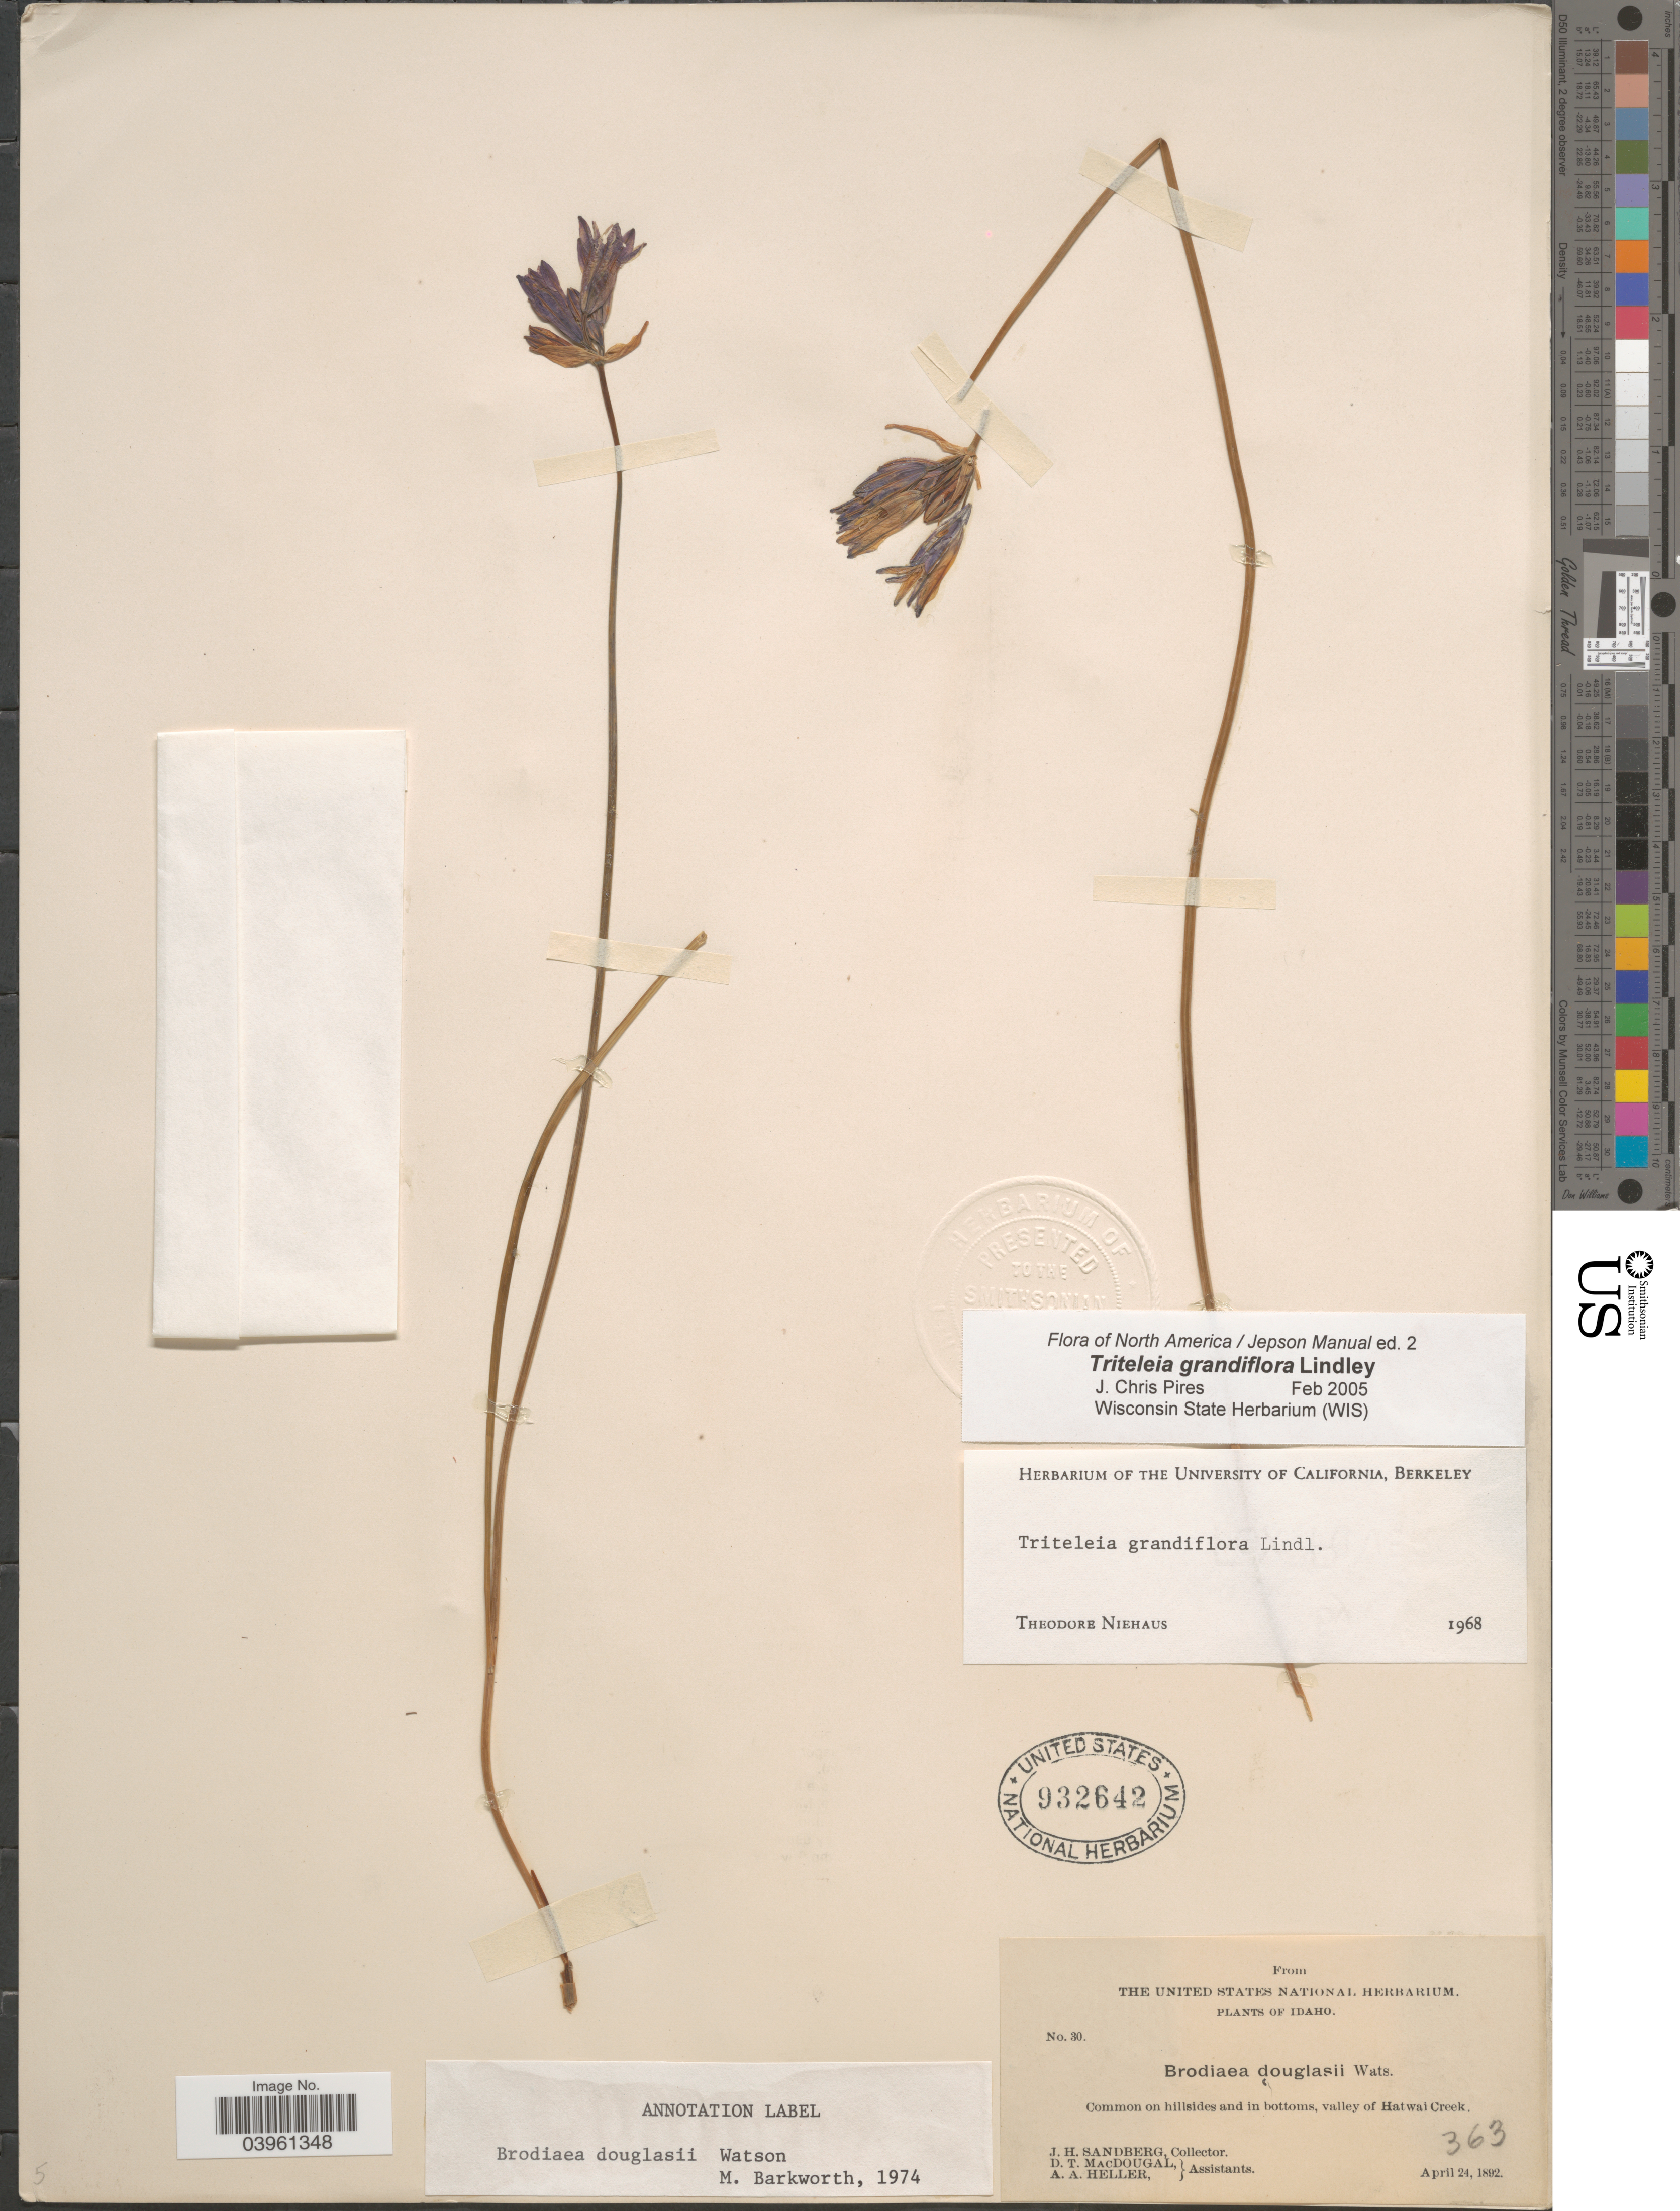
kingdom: Plantae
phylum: Tracheophyta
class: Liliopsida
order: Asparagales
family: Asparagaceae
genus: Triteleia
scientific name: Triteleia grandiflora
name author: Lindl.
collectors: J. H. Sandberg, D. T. MacDougal & A. A. Heller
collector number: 30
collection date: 1892-04-24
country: United States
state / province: Idaho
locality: On hillsides and in bottoms, valley of Hatwai Creek.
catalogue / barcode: US 932642